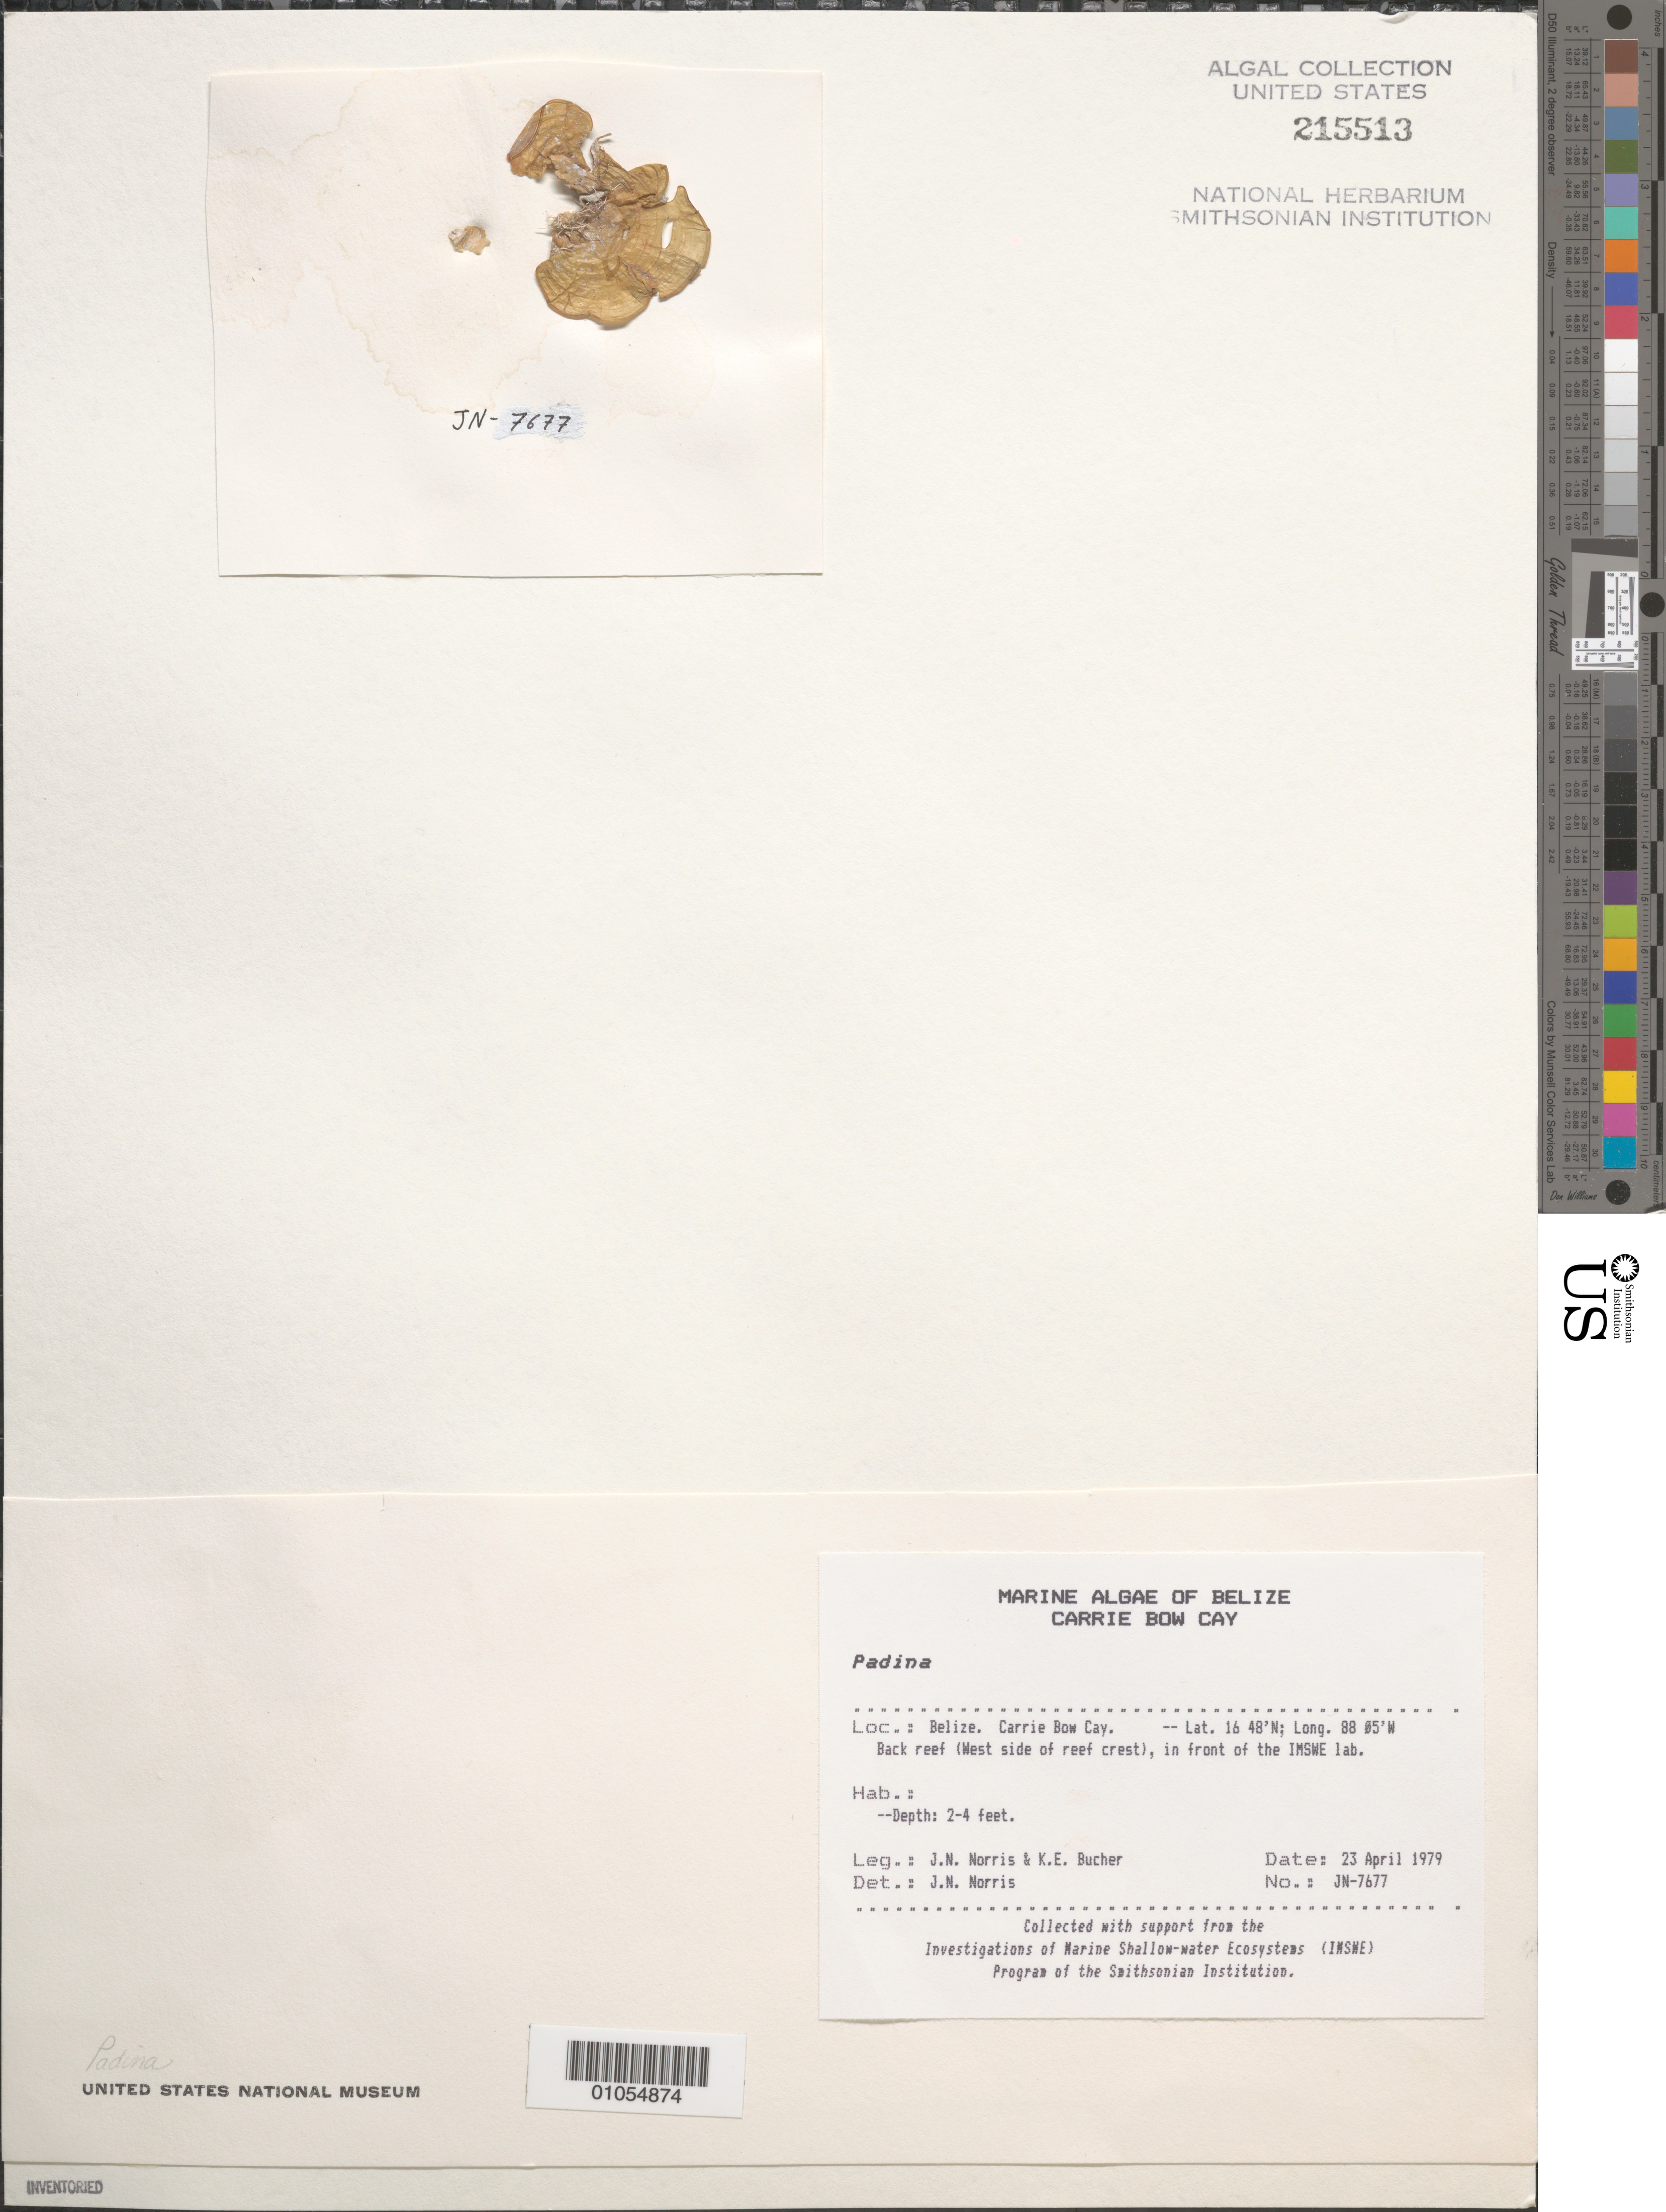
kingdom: Chromista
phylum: Ochrophyta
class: Phaeophyceae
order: Dictyotales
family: Dictyotaceae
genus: Padina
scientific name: Padina sp.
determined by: Norris, James N.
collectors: J. N. Norris & K. E. Bucher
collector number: JN-7677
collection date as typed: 23 Apr 1979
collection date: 1979-04-23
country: Belize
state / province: Stann Creek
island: Carrie Bow Cay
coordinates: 16 48'N, 88 05'W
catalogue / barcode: US 215513